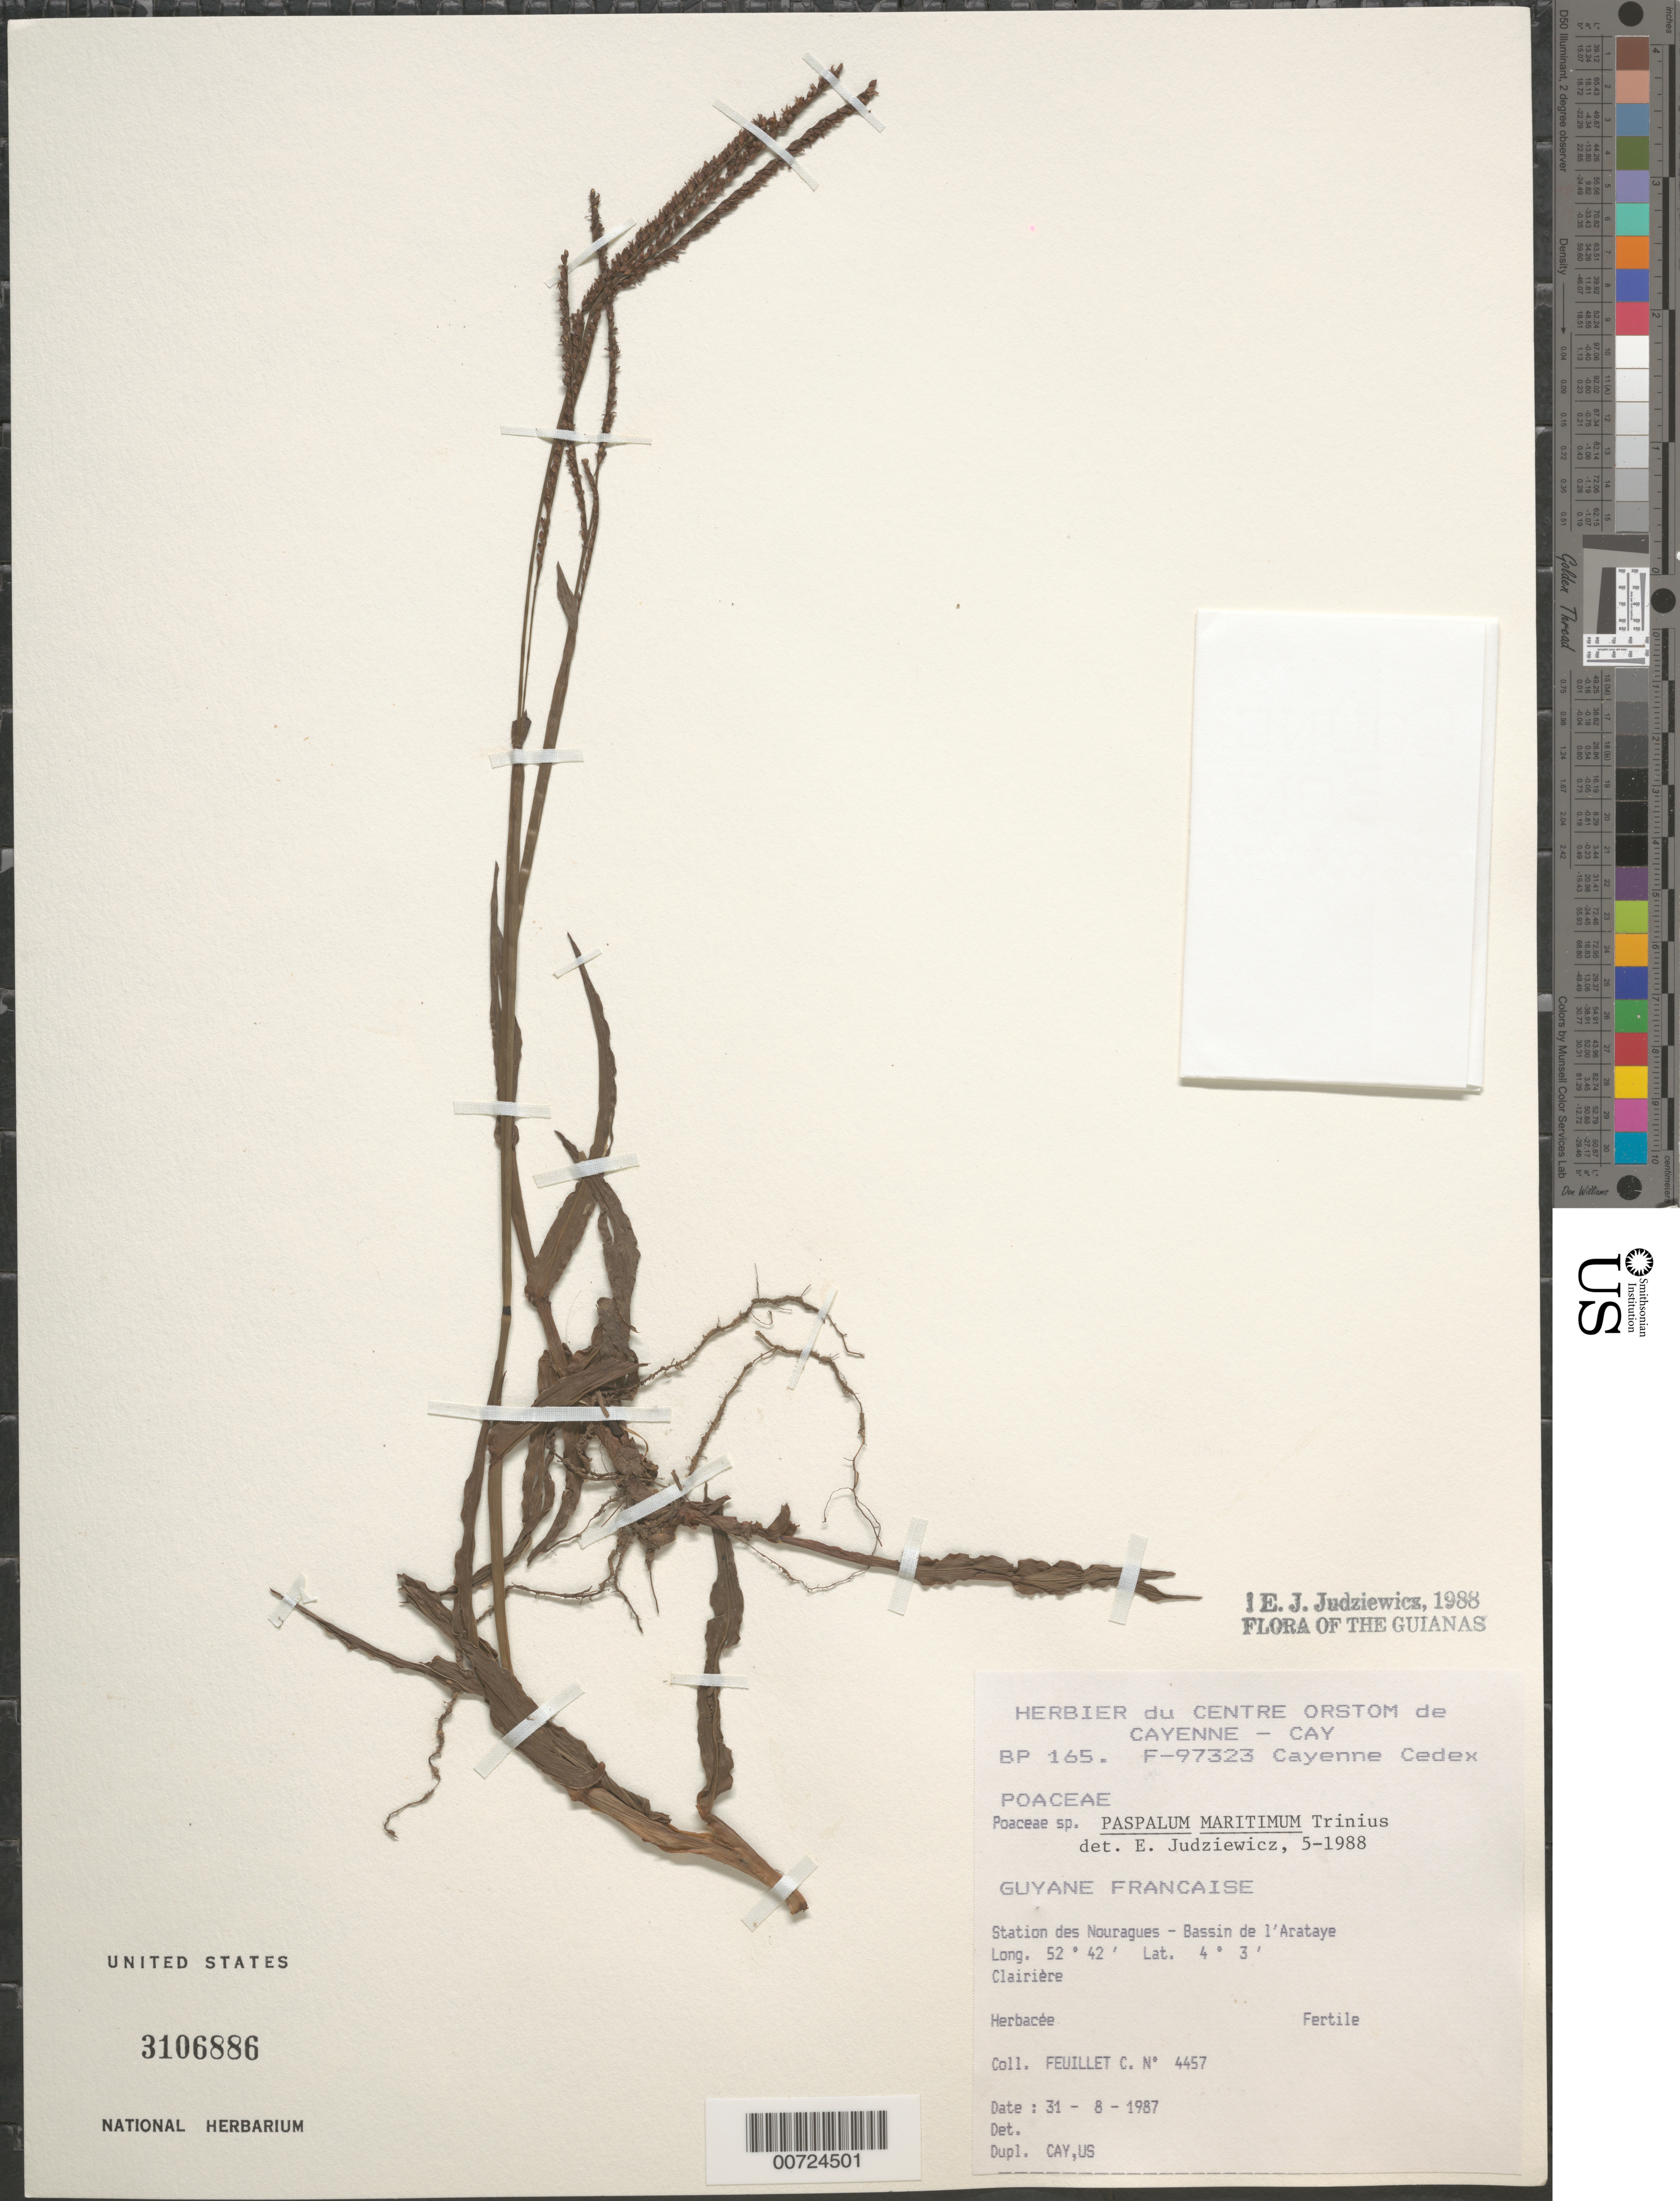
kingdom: Plantae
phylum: Tracheophyta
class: Liliopsida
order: Poales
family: Poaceae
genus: Paspalum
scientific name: Paspalum maritimum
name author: Trin.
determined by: Judziewicz, E. J.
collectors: C. Feuillet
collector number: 4457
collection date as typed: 31 Aug 1987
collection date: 1987-08-31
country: French Guiana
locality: Station des Nouragues, Bassin de l'Arataye, Clairiére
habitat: Clearing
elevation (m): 250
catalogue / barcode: US 3106886